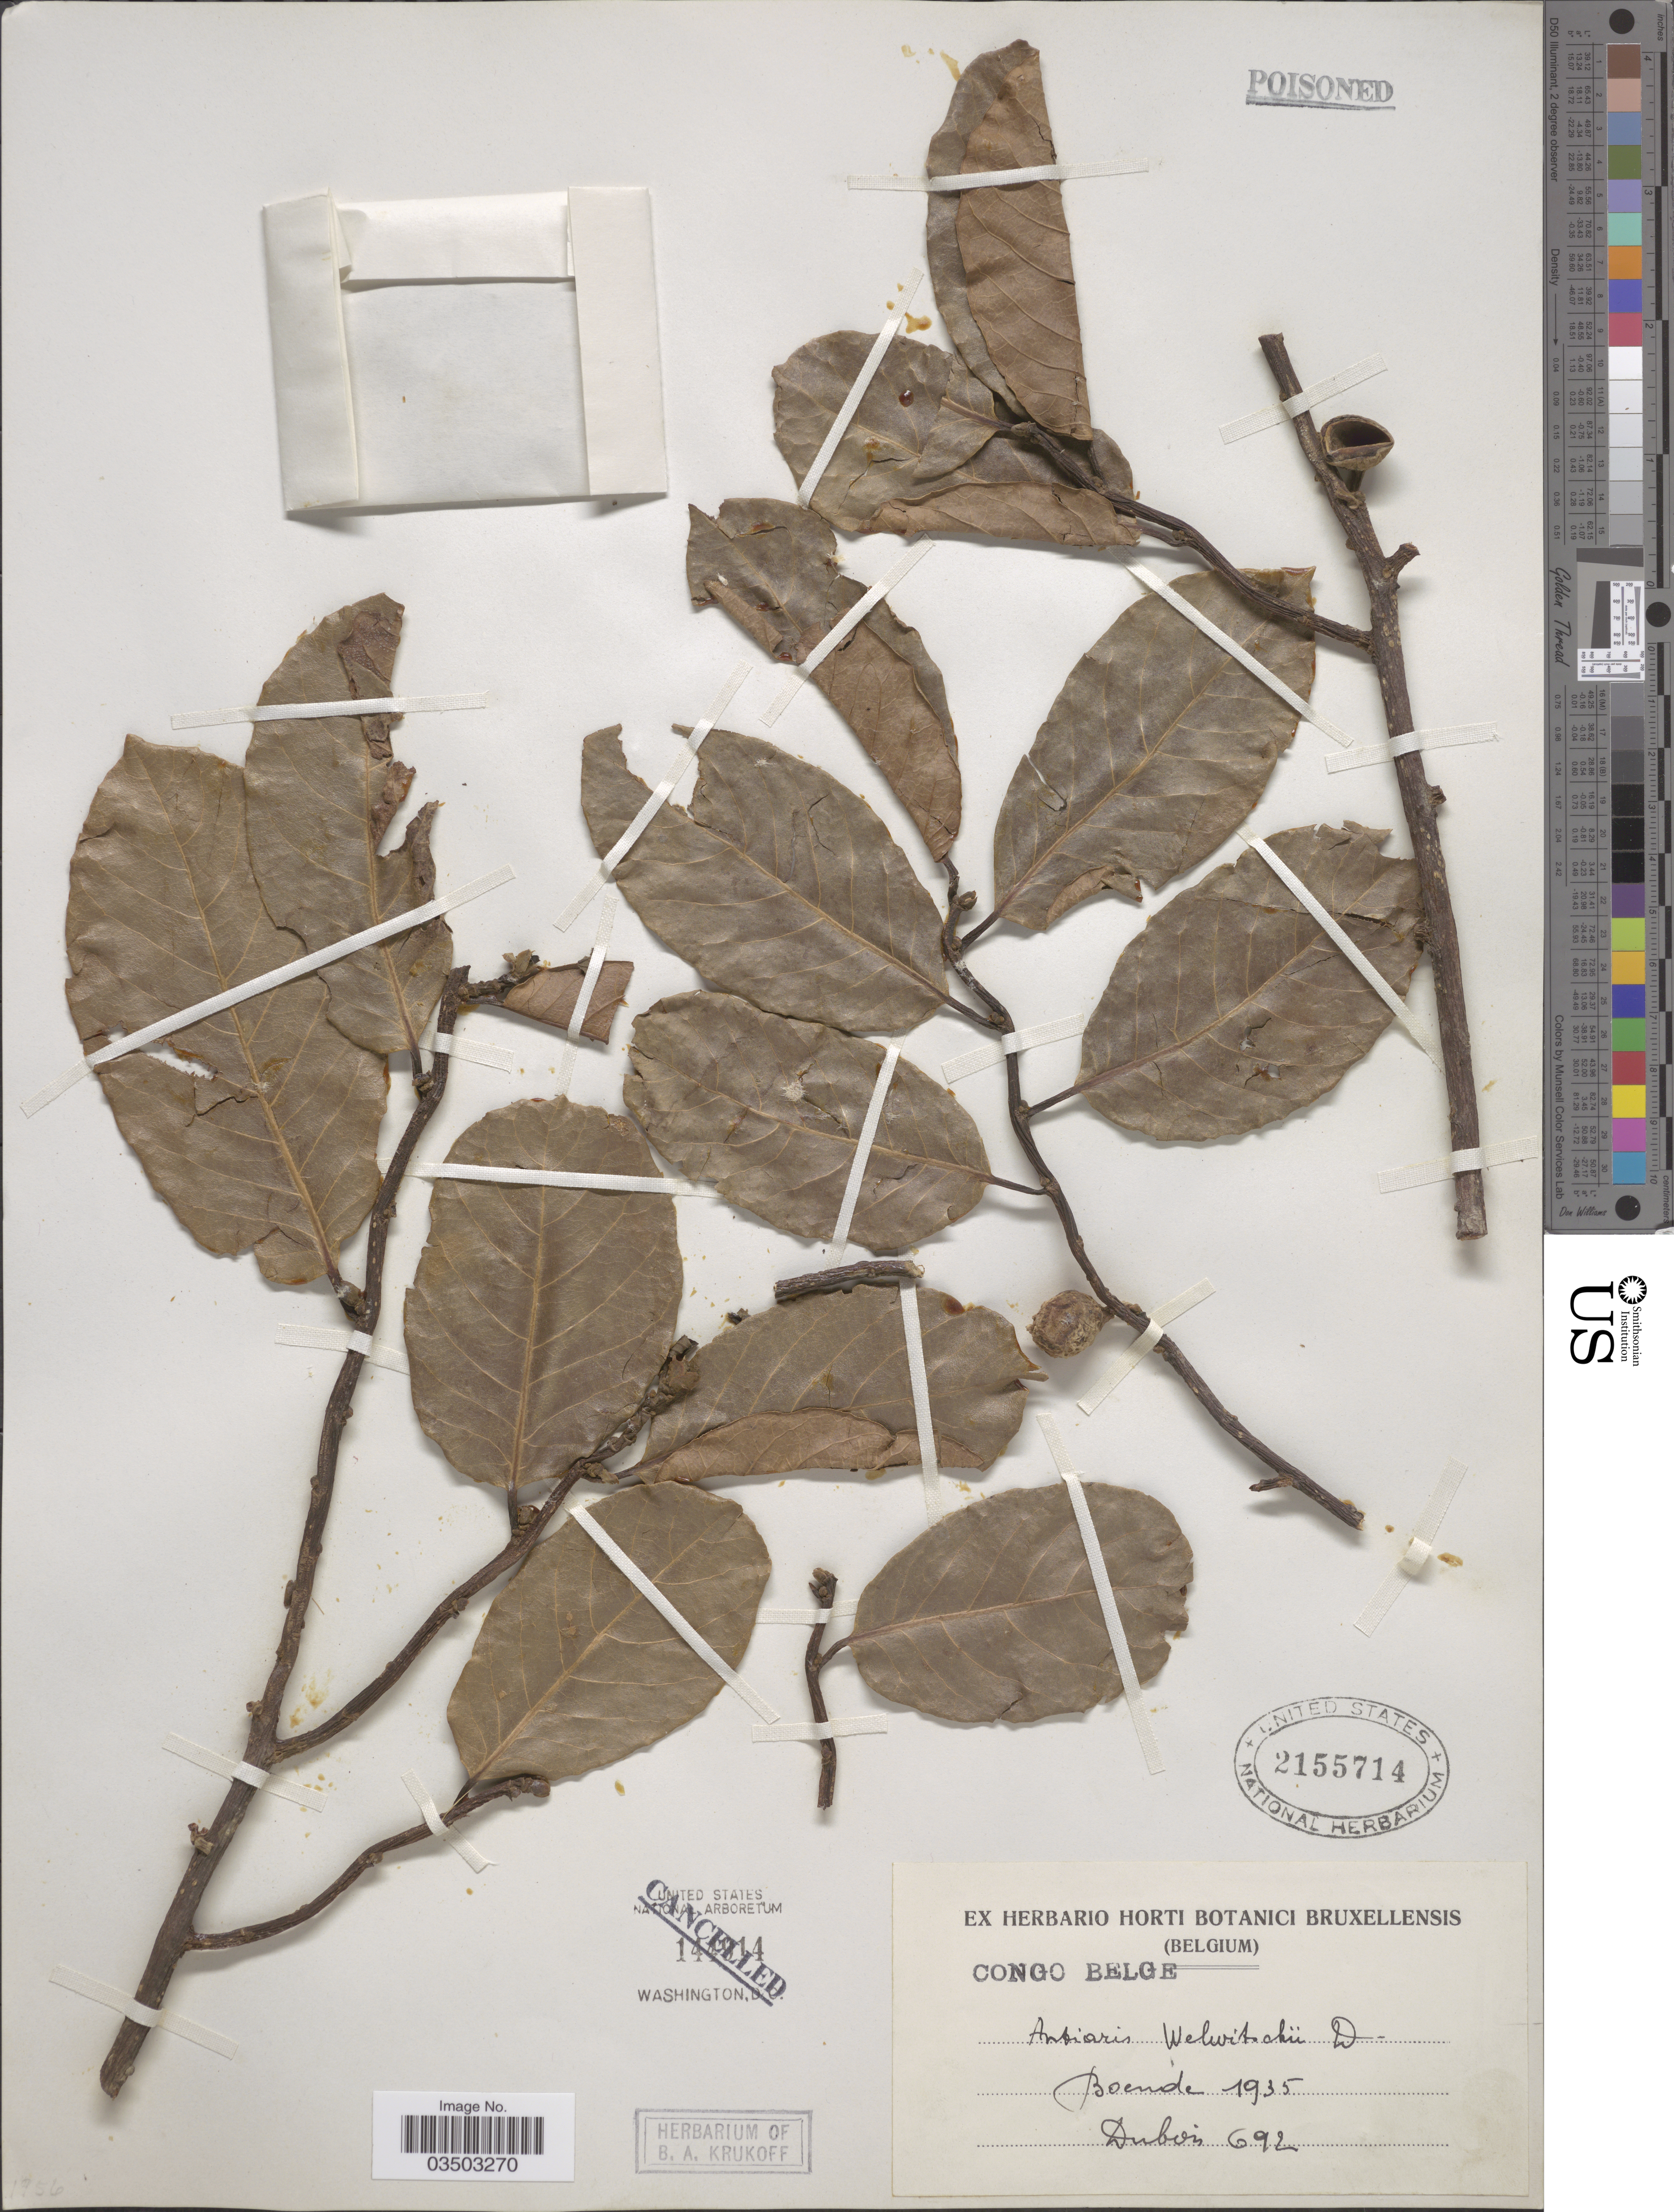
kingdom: Plantae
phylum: Tracheophyta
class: Magnoliopsida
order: Rosales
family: Moraceae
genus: Antiaris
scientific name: Antiaris welwitschii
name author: Engl.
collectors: -. Dubois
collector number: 692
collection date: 1935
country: Congo, Democratic Republic of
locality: Congo Belge. Boende.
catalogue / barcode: US 2155714